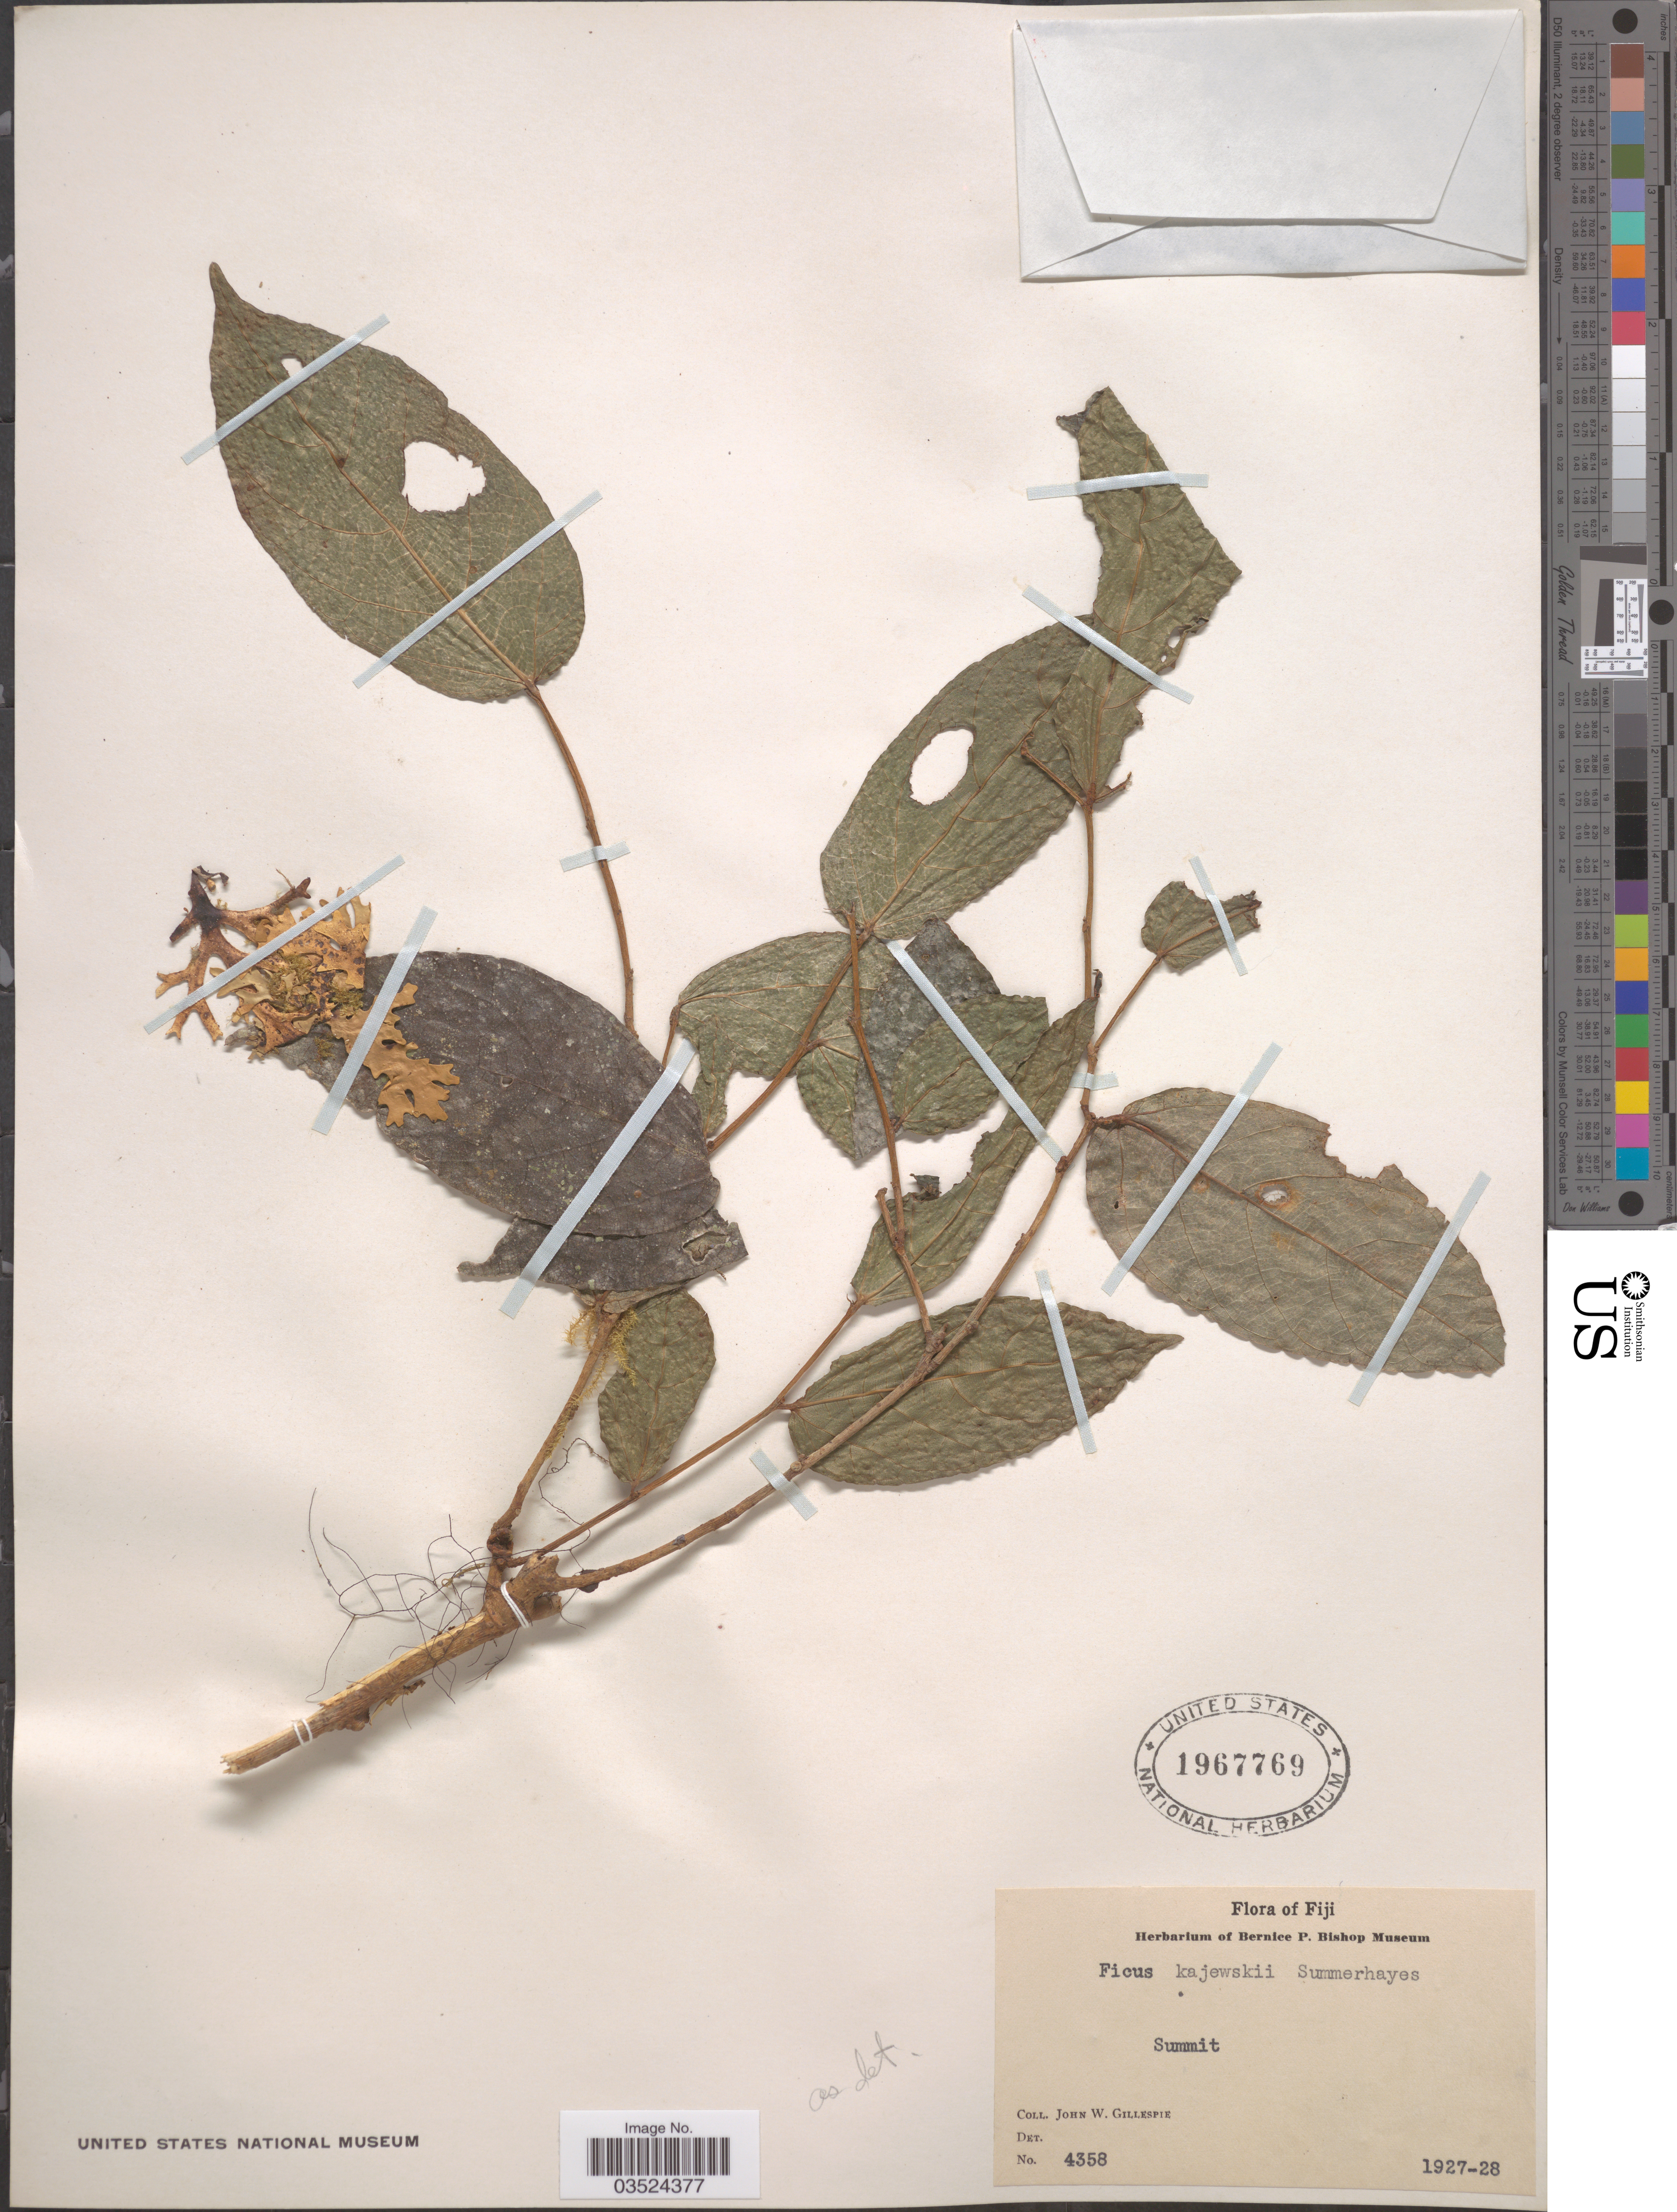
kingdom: Plantae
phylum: Tracheophyta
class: Magnoliopsida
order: Rosales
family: Moraceae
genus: Ficus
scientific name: Ficus storckii var. kajewskii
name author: Seem.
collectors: J. W. Gillespie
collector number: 4358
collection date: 1927/1928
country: Fiji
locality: Summit.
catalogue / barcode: US 1967769